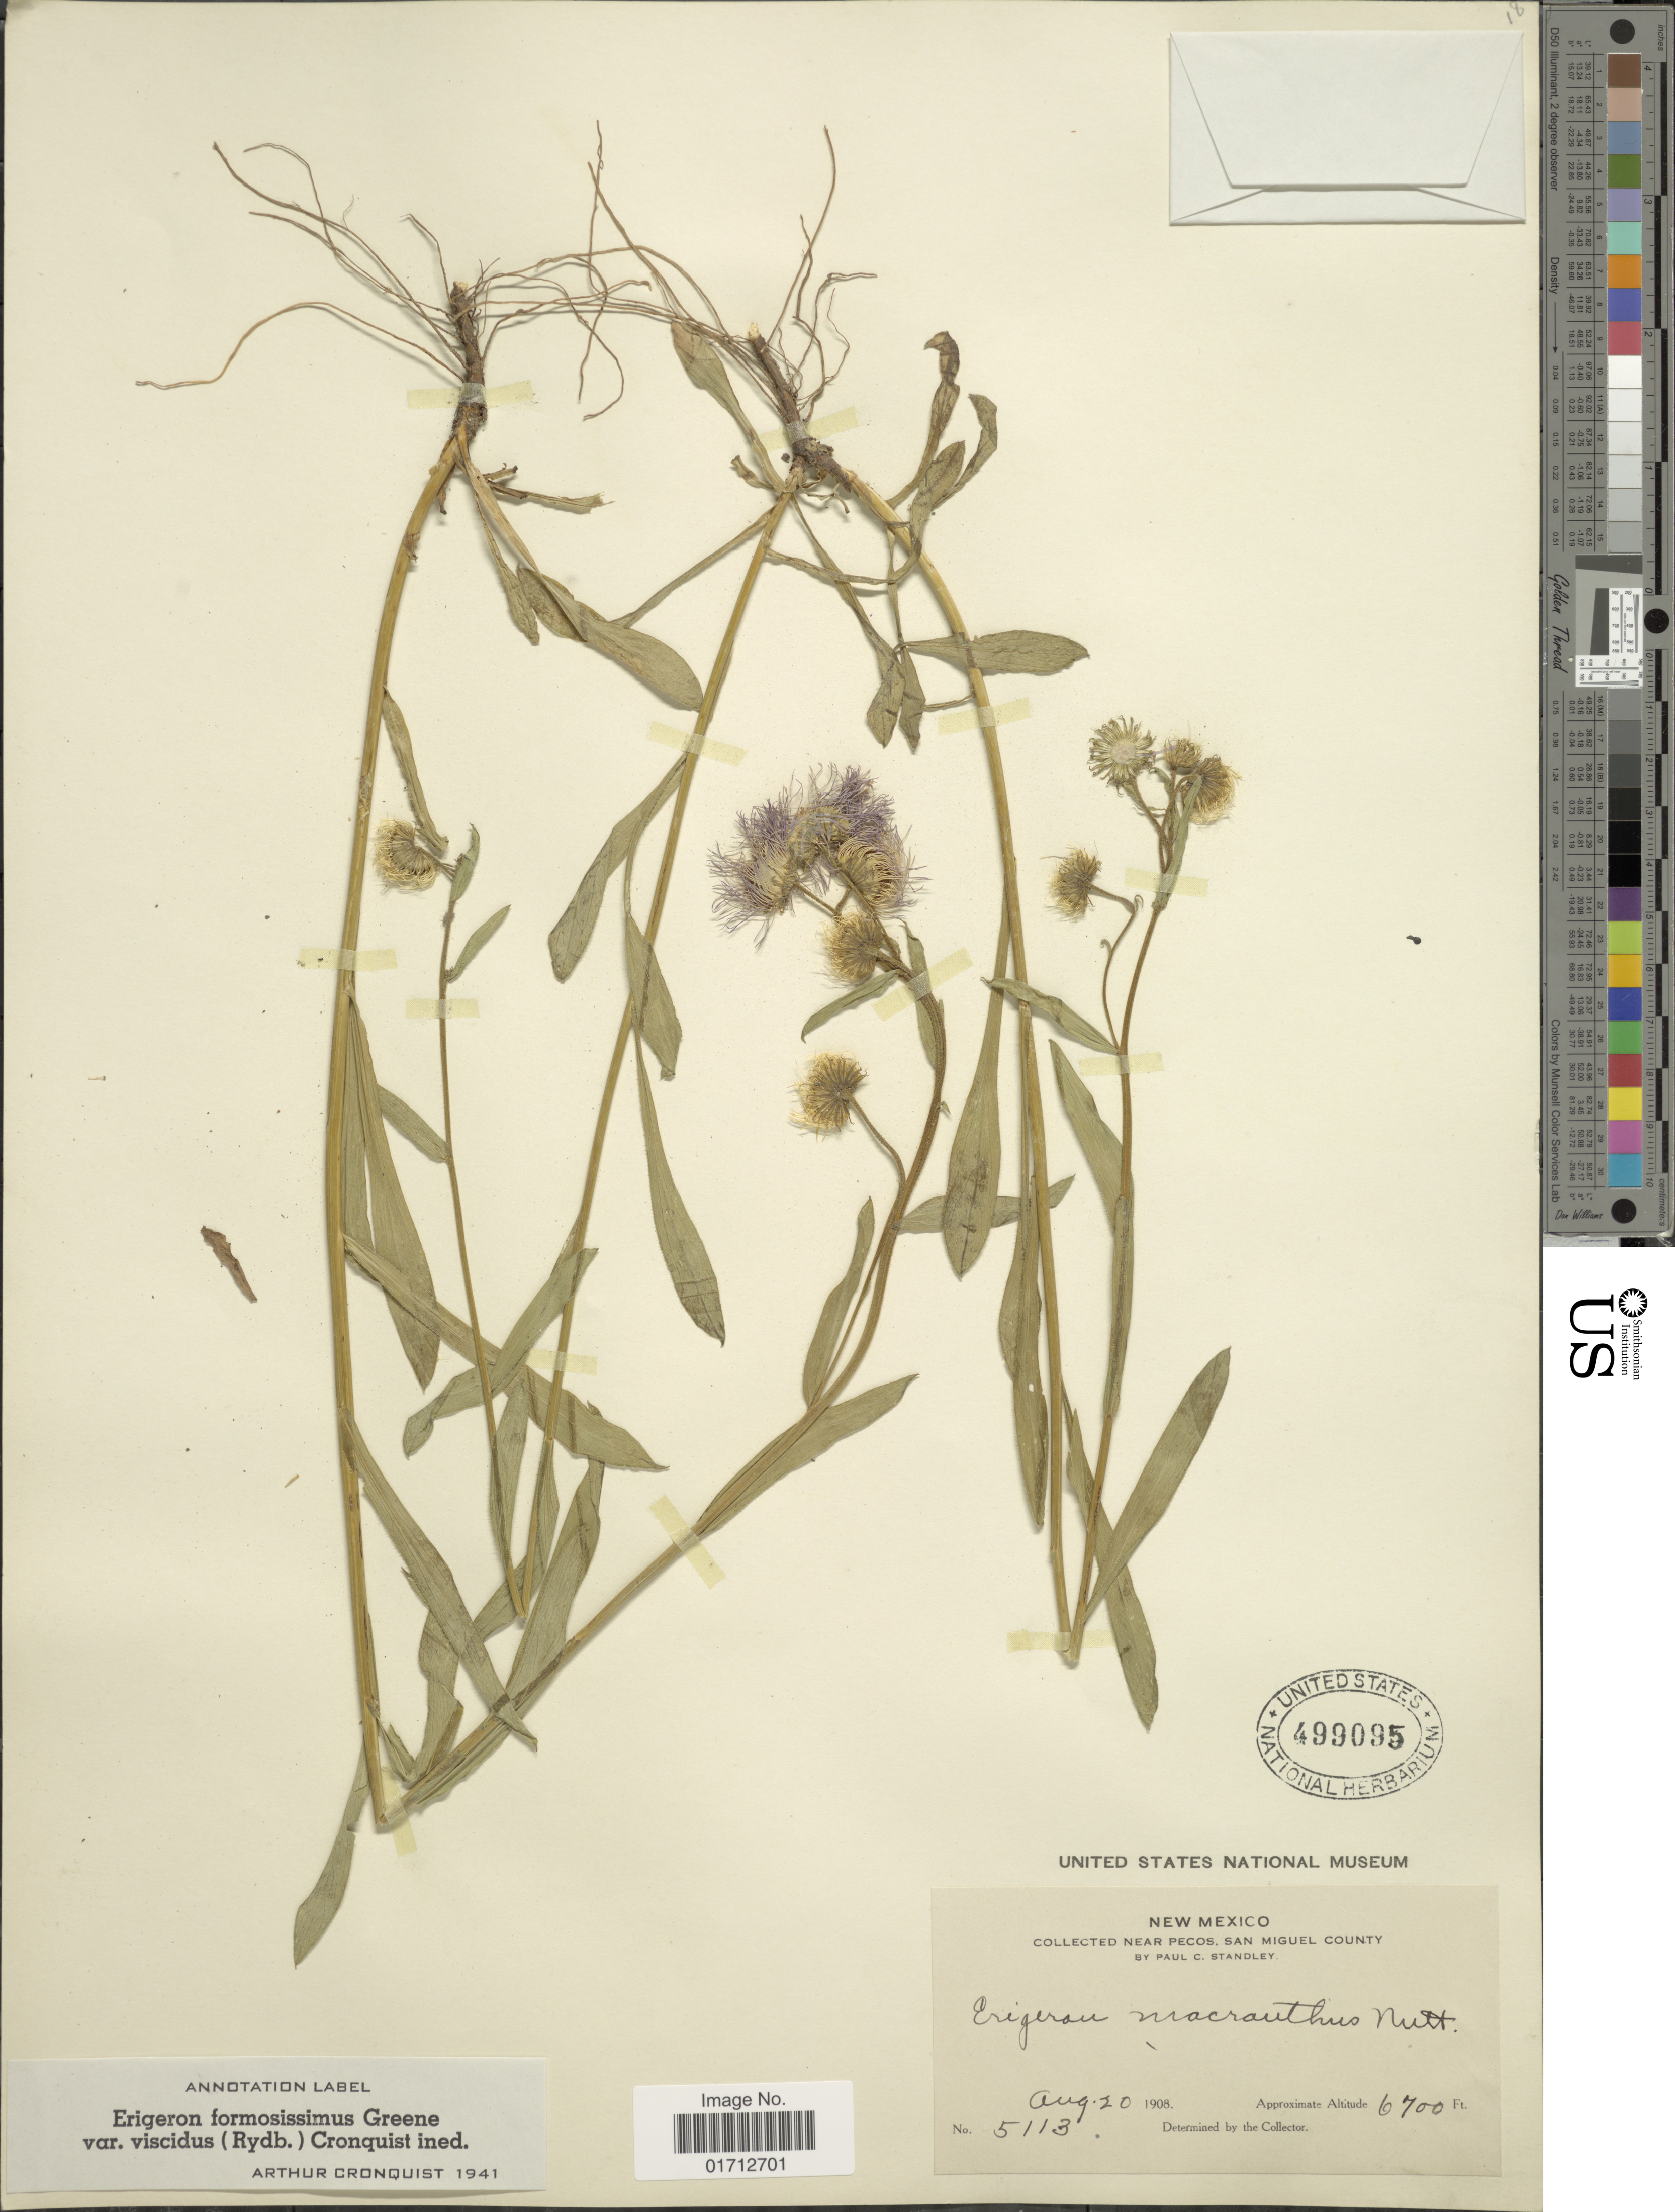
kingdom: Plantae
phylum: Tracheophyta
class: Magnoliopsida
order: Asterales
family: Asteraceae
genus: Erigeron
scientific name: Erigeron formosissimus var. viscidus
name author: (Rydb.) Cronq.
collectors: P. C. Standley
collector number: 5113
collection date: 1908-08-20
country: United States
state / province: New Mexico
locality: Near Pecos, San Miguel County.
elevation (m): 2042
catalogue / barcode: US 499095